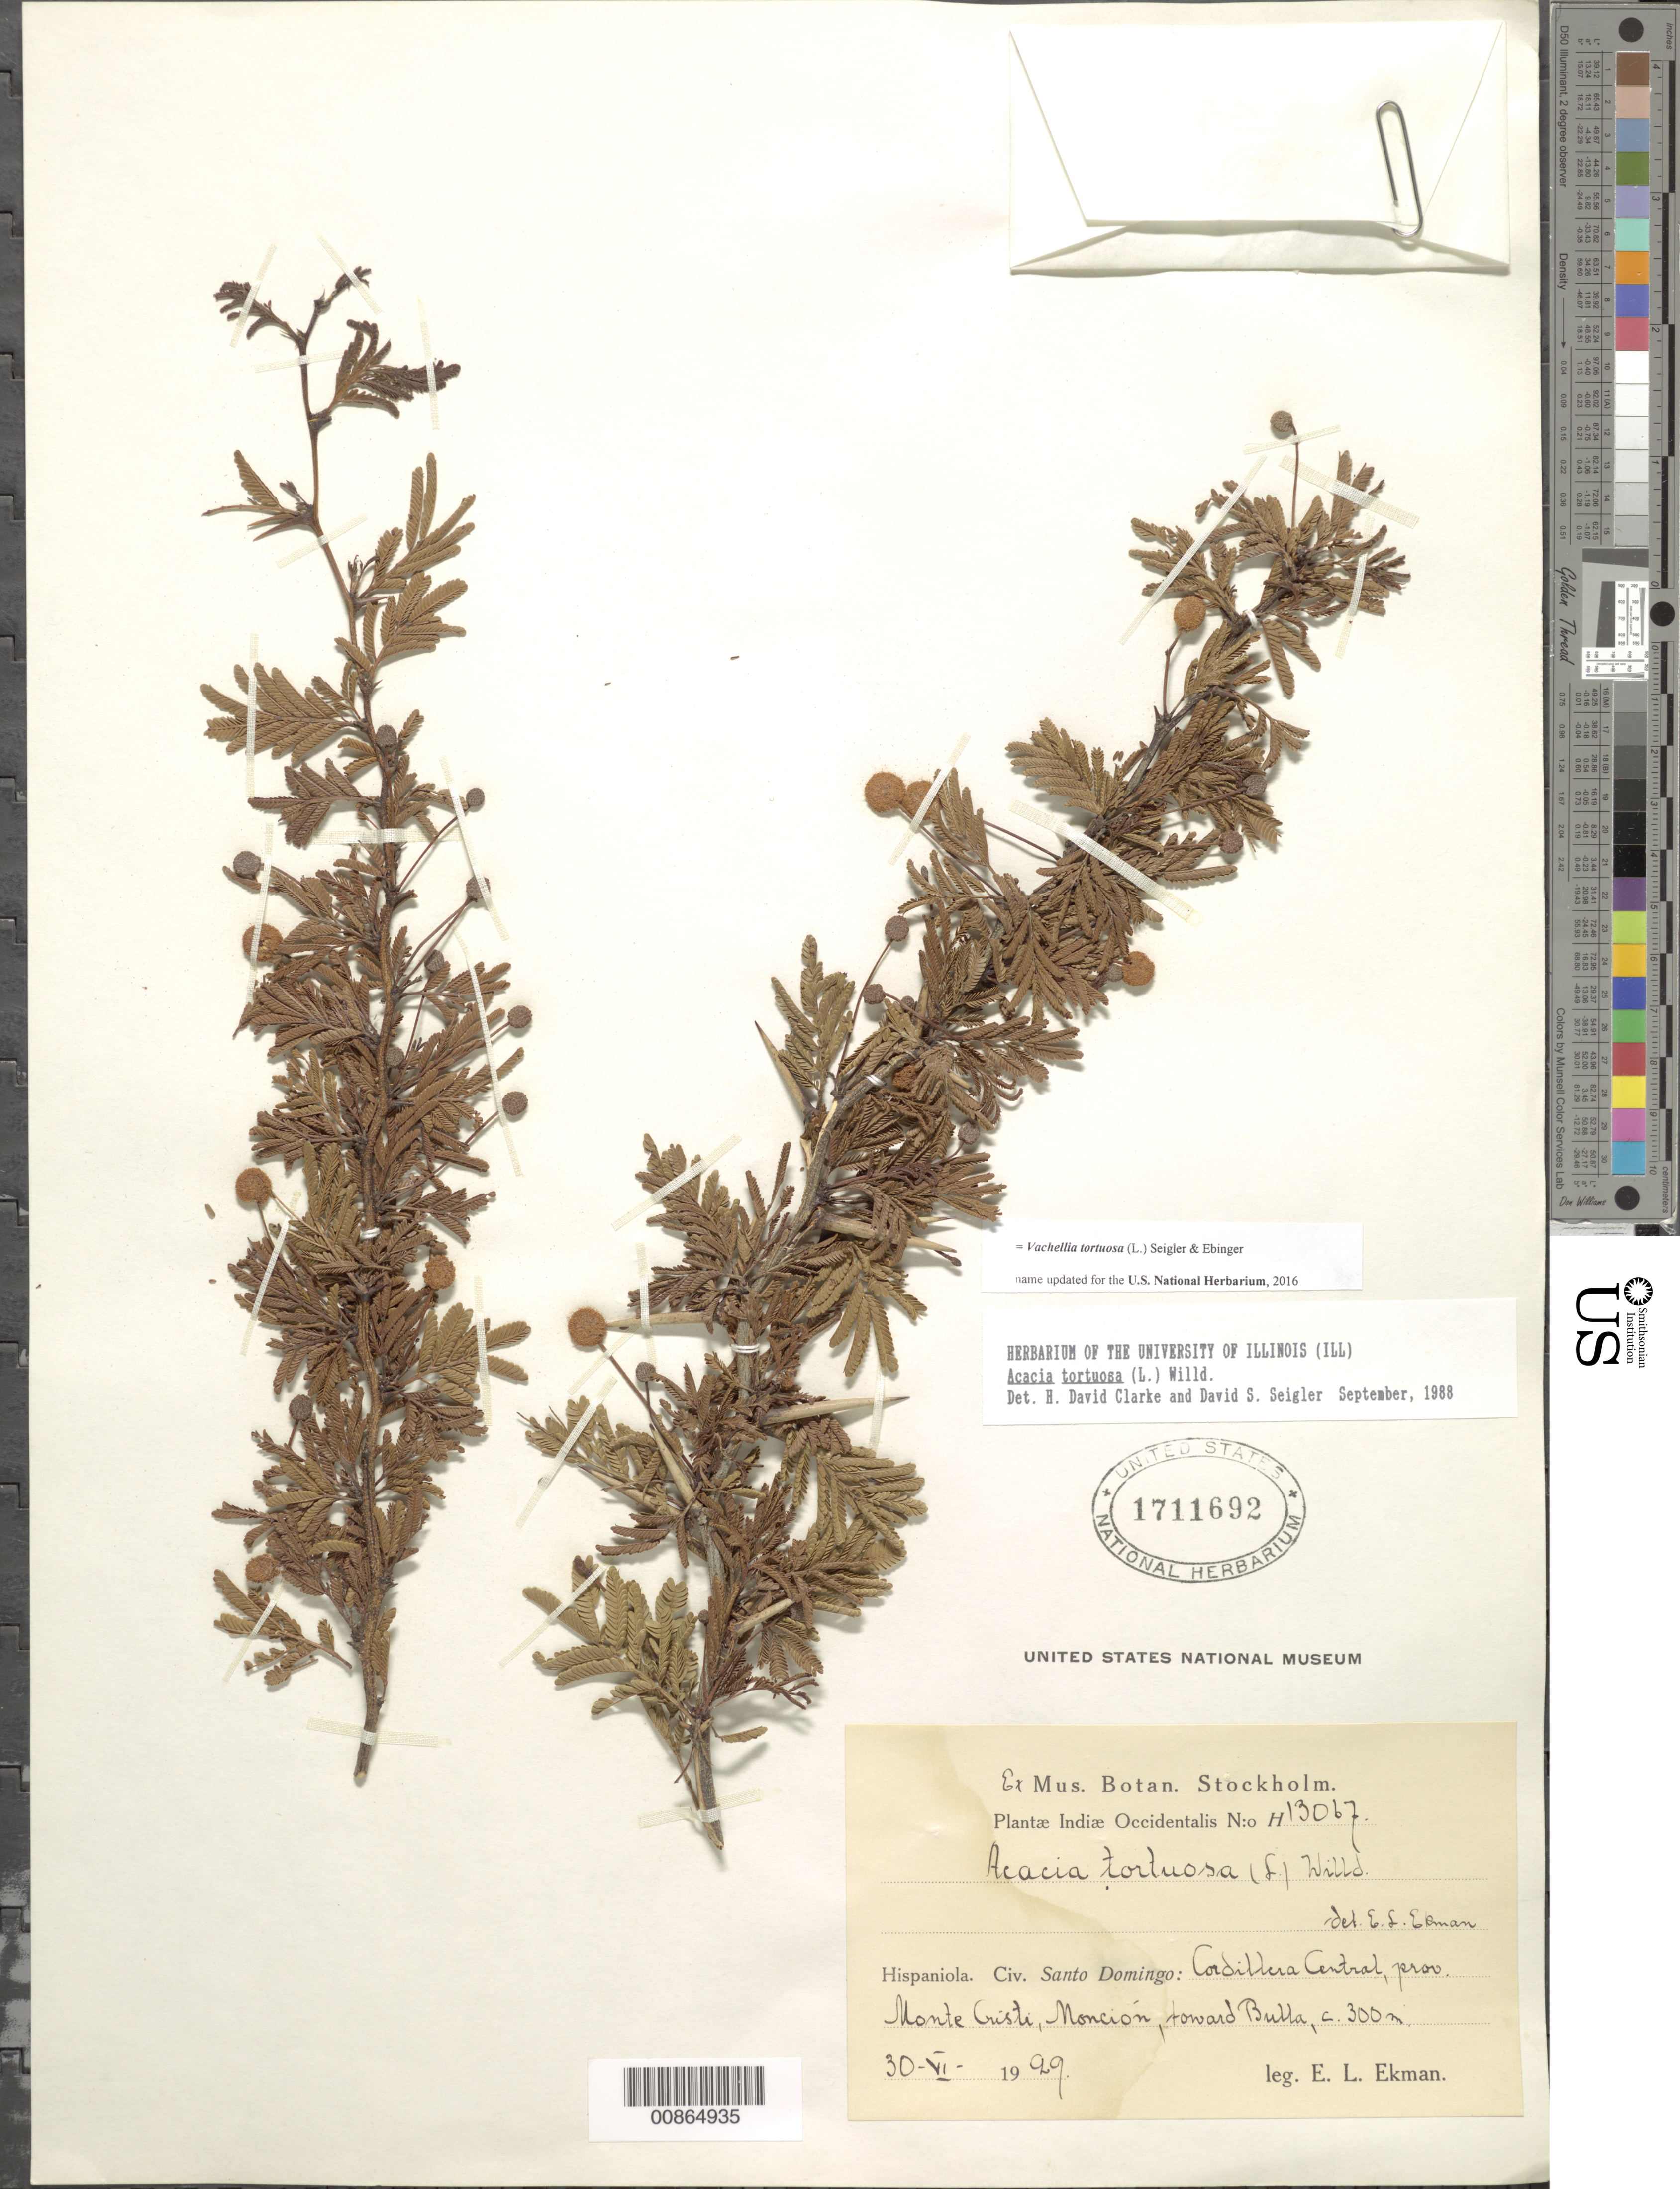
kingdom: Plantae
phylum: Tracheophyta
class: Magnoliopsida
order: Fabales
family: Fabaceae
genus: Vachellia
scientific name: Vachellia tortuosa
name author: (L.) Seigler & Ebinger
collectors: E. L. Ekman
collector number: H 13067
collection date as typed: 30 Jun 1929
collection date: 1929-06-30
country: Dominican Republic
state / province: Monte Cristi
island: Hispaniola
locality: Cordillera Central, Monción, toward Bulla.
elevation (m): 300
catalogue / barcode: US 1711692